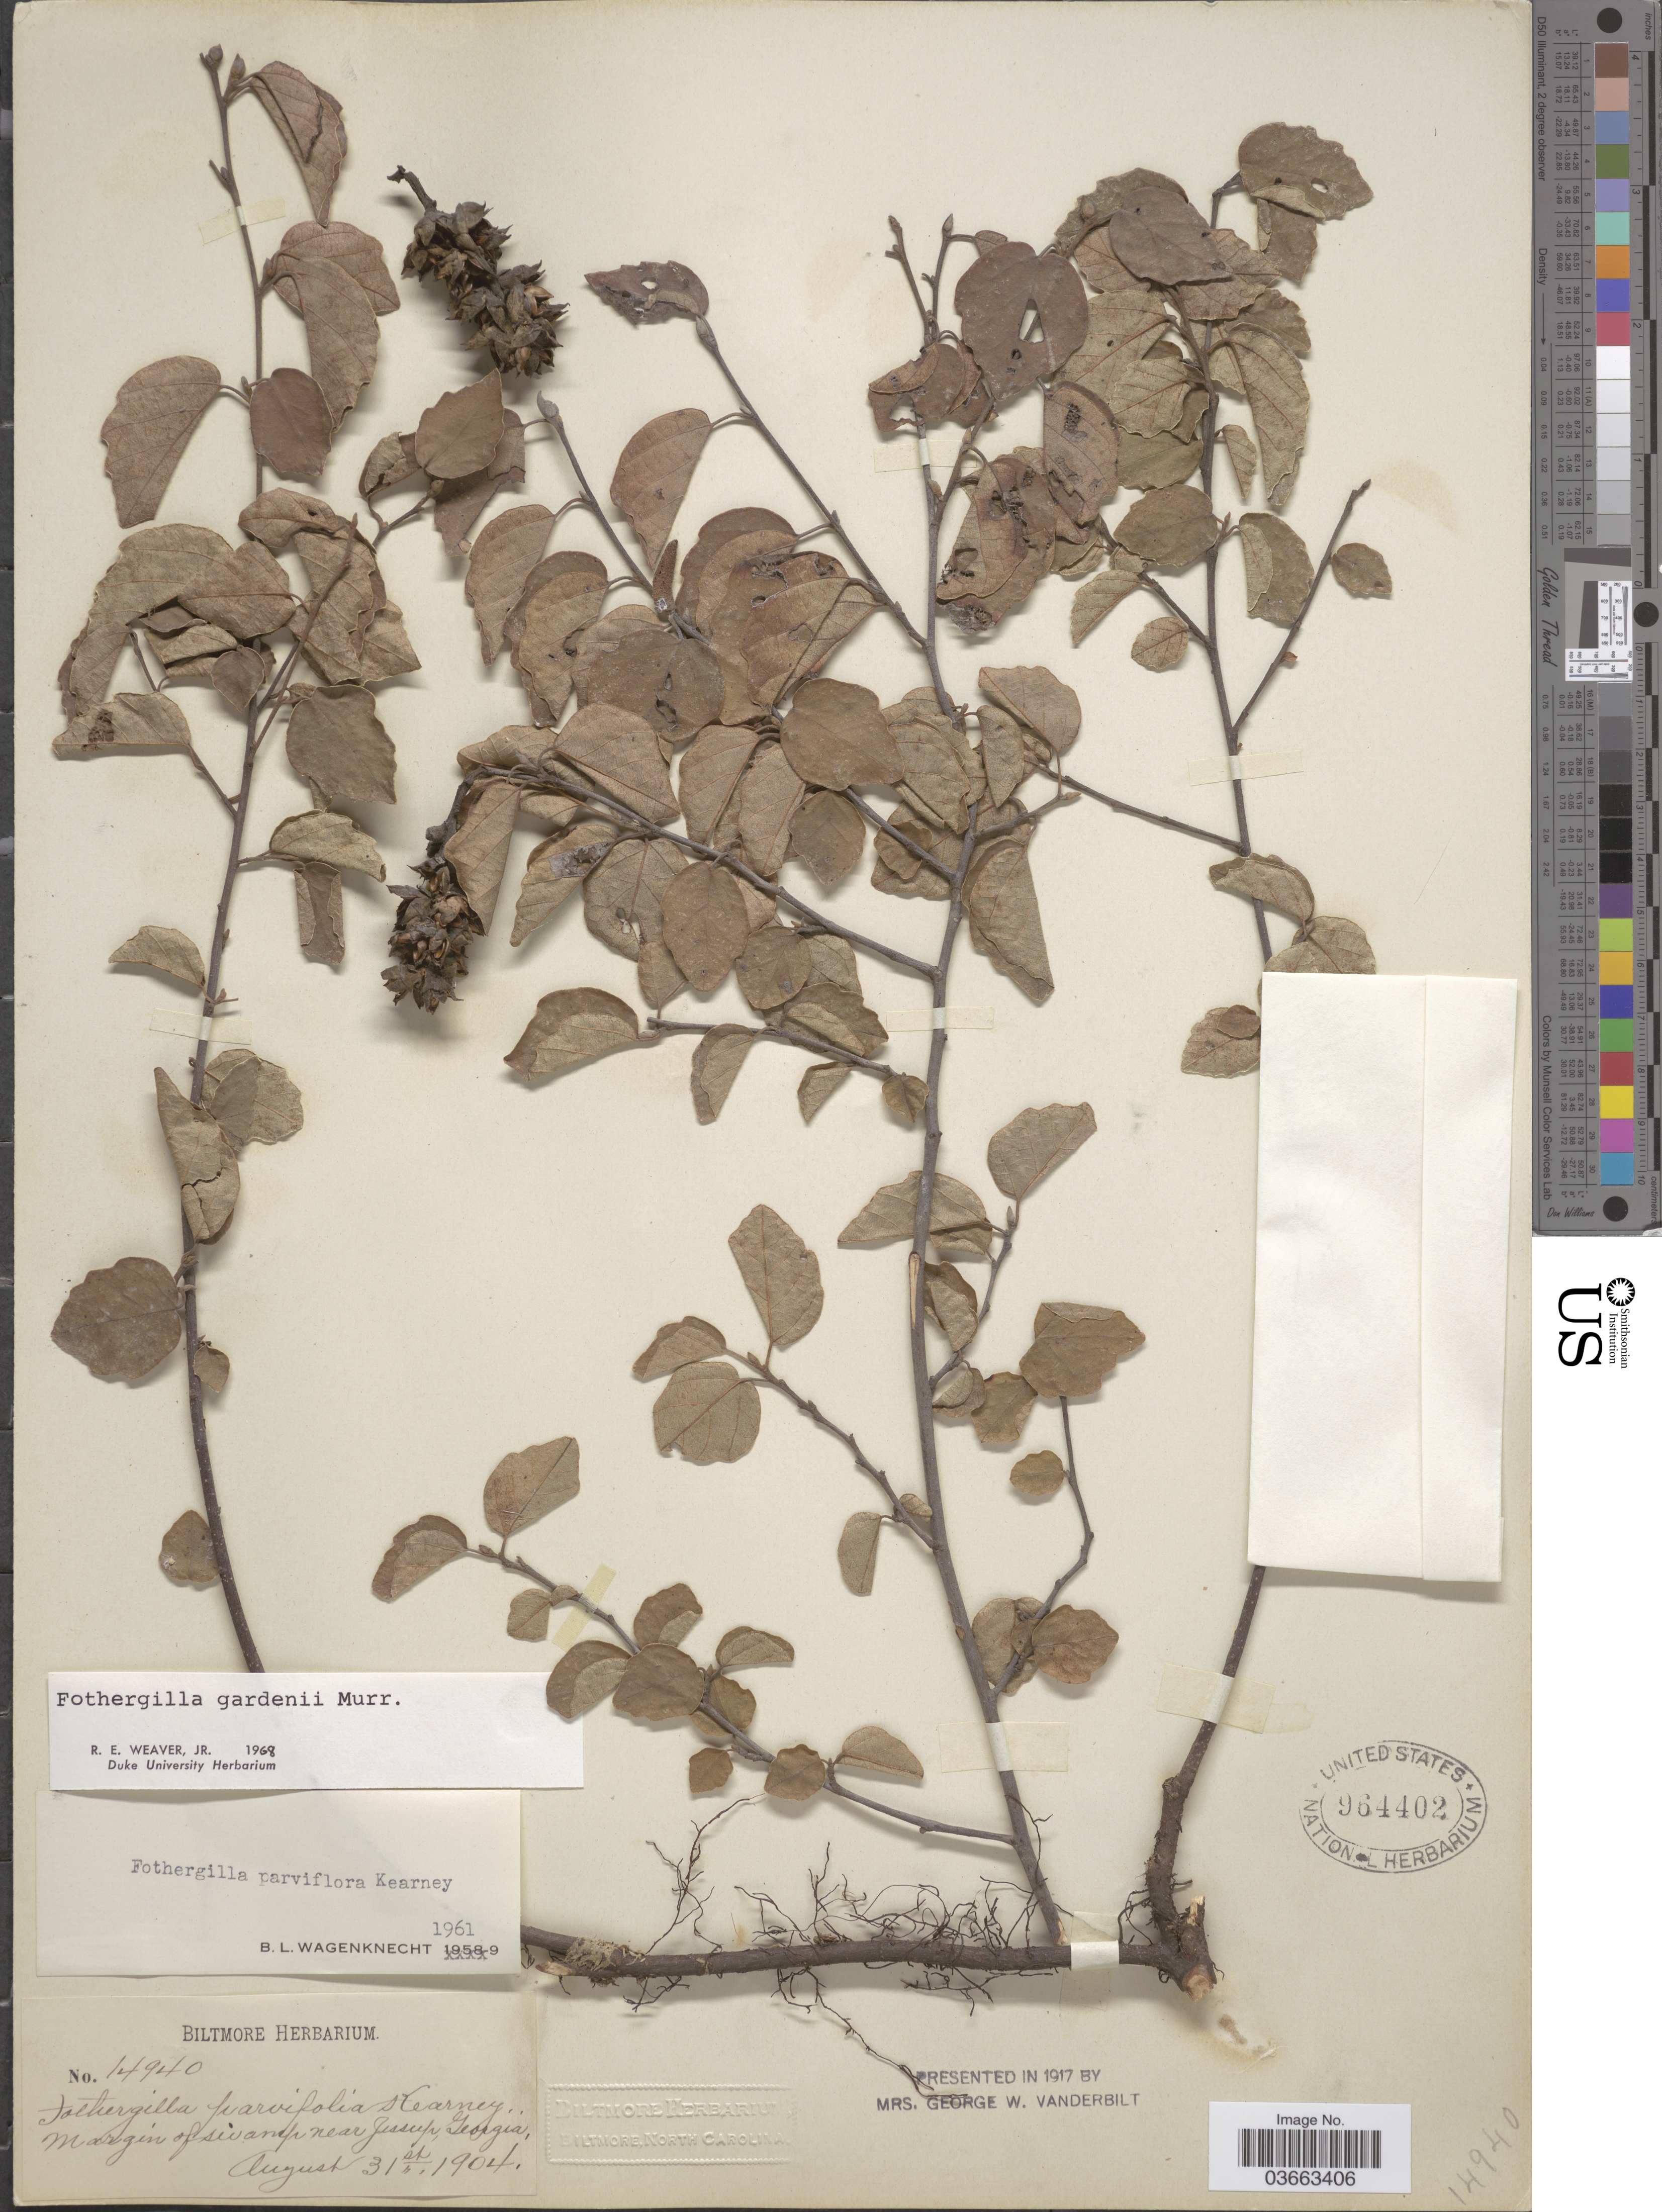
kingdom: Plantae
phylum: Tracheophyta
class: Magnoliopsida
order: Saxifragales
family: Hamamelidaceae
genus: Fothergilla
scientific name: Fothergilla gardenii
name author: L.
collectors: ex herb. Biltmore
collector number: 14940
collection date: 1904-08-31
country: United States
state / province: Georgia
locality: Margin of swamp near Jessup.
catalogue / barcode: US 964402